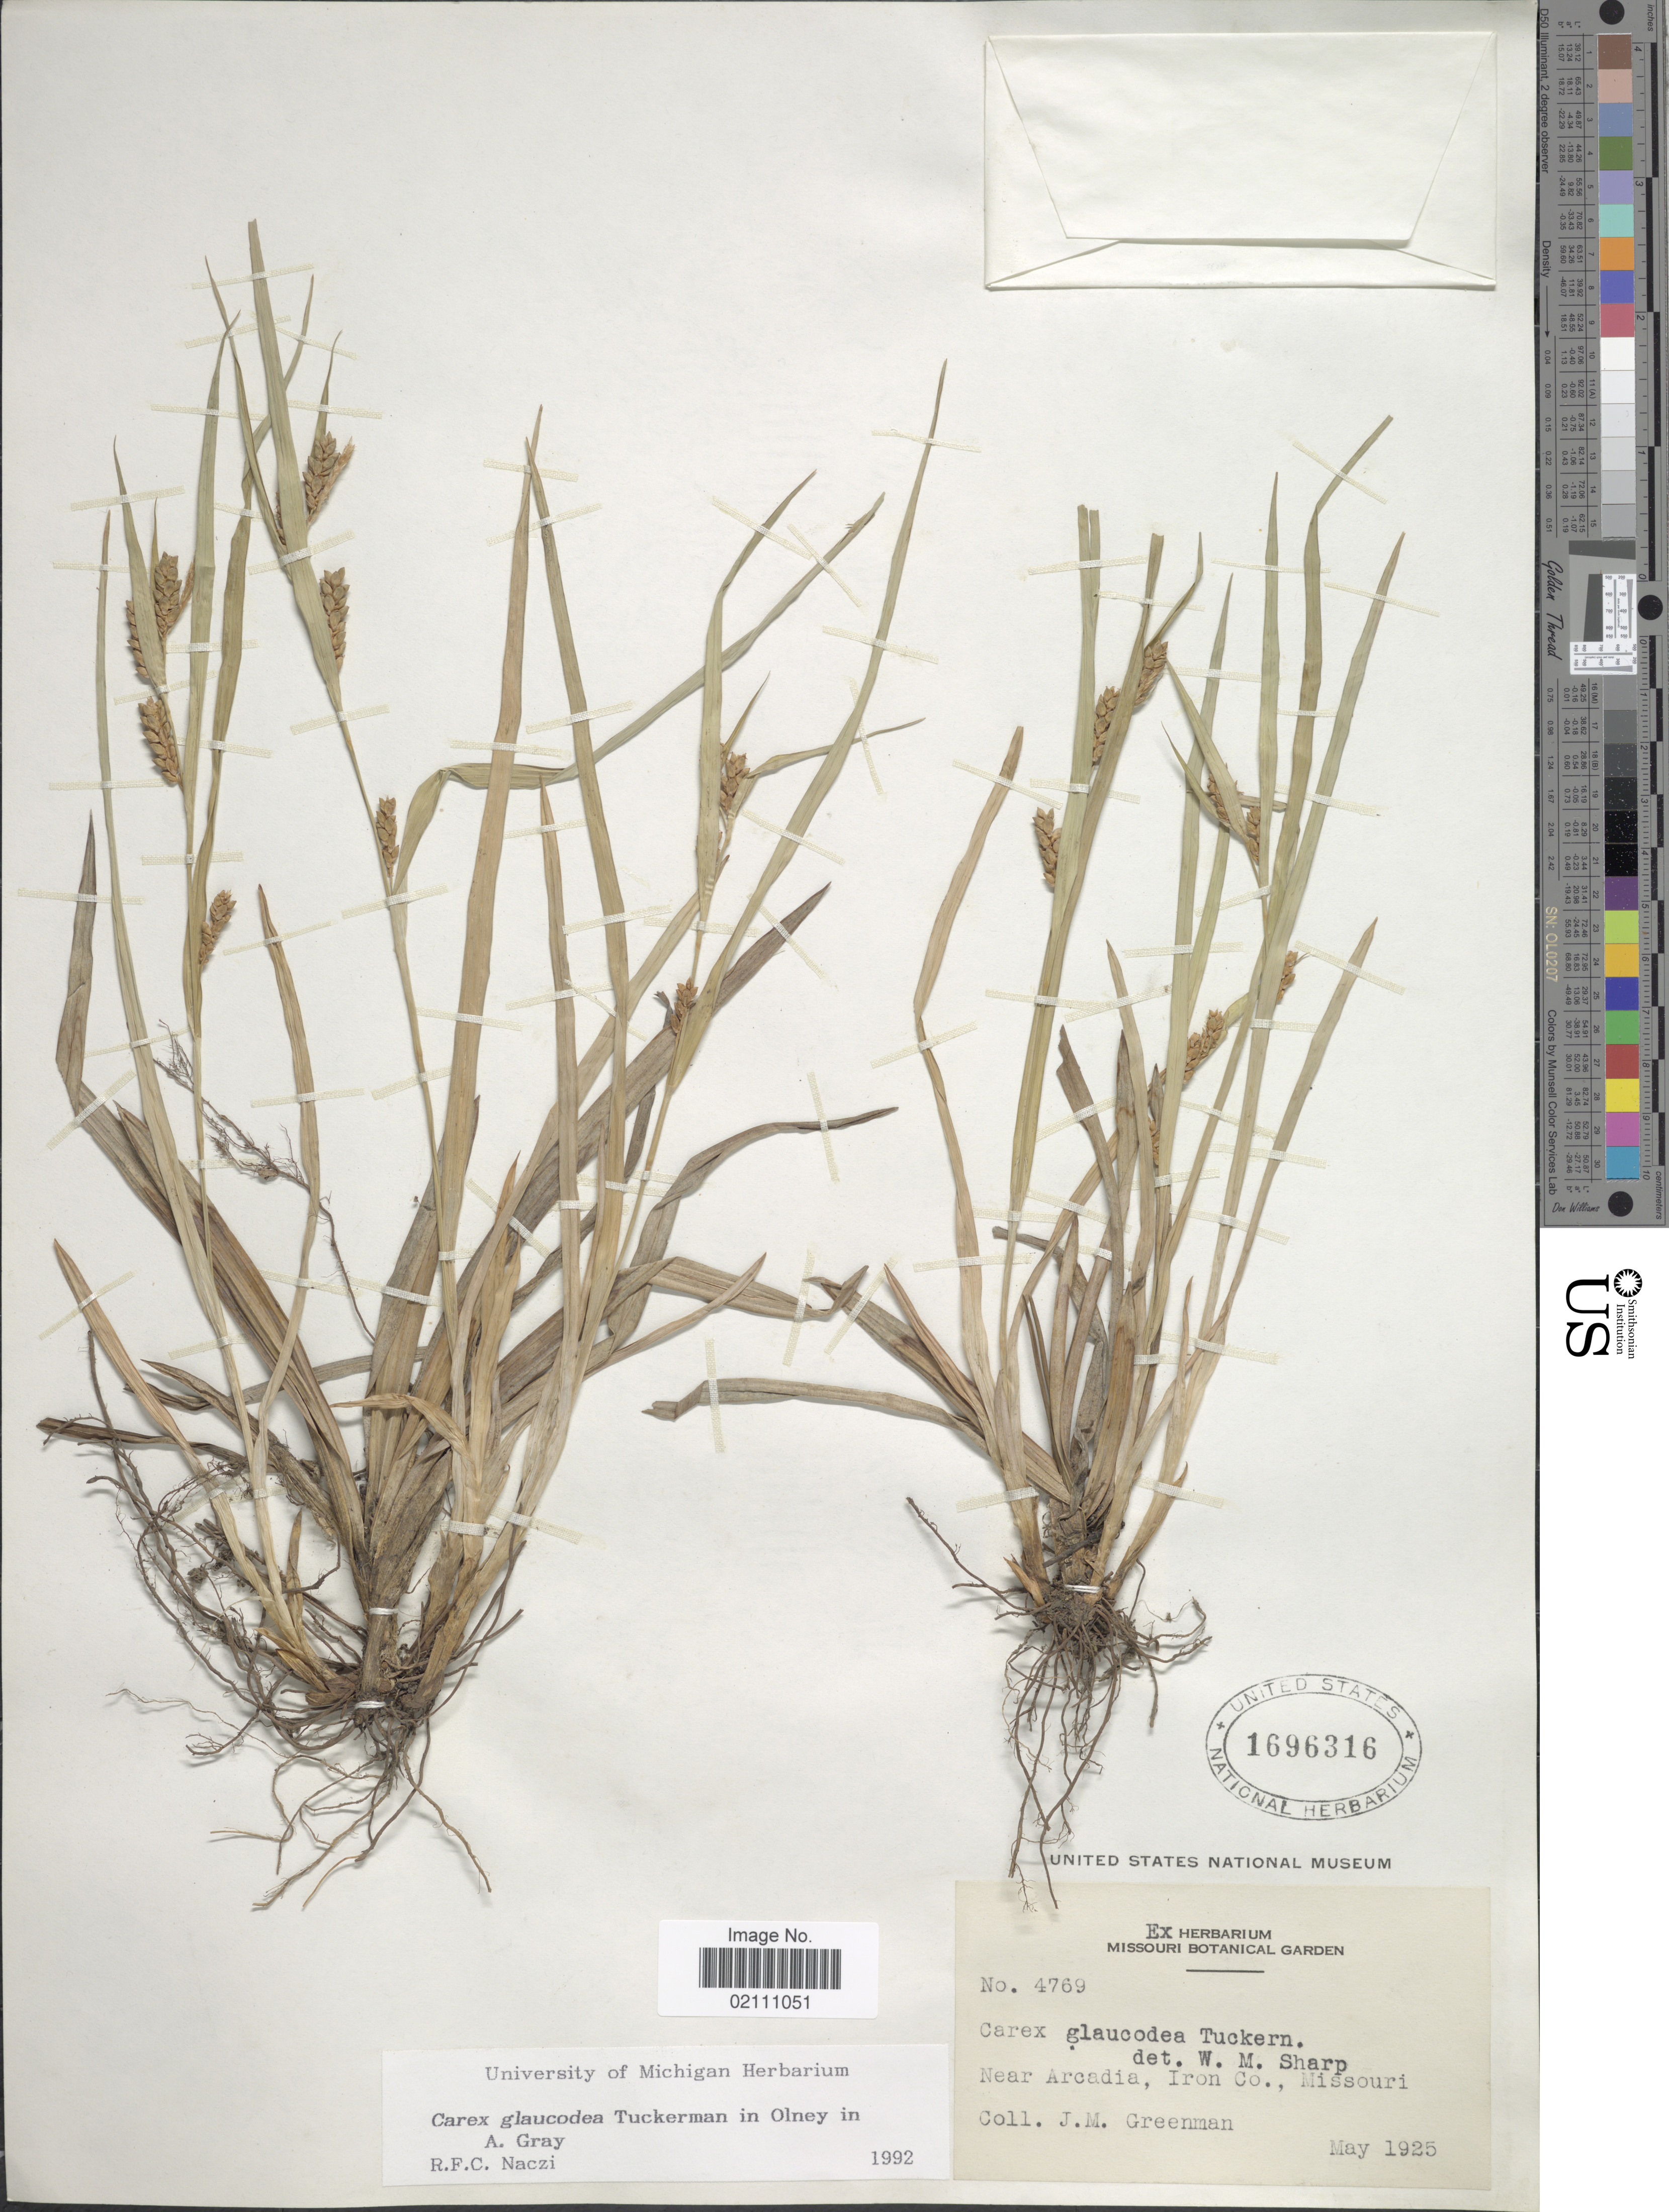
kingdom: Plantae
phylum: Tracheophyta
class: Liliopsida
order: Poales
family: Cyperaceae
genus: Carex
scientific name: Carex glaucodea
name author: Tuck. ex Olney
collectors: J. M. Greenman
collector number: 4769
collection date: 1925-05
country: United States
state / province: Missouri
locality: Near Arcadia, Iron Co.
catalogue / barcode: US 1696316